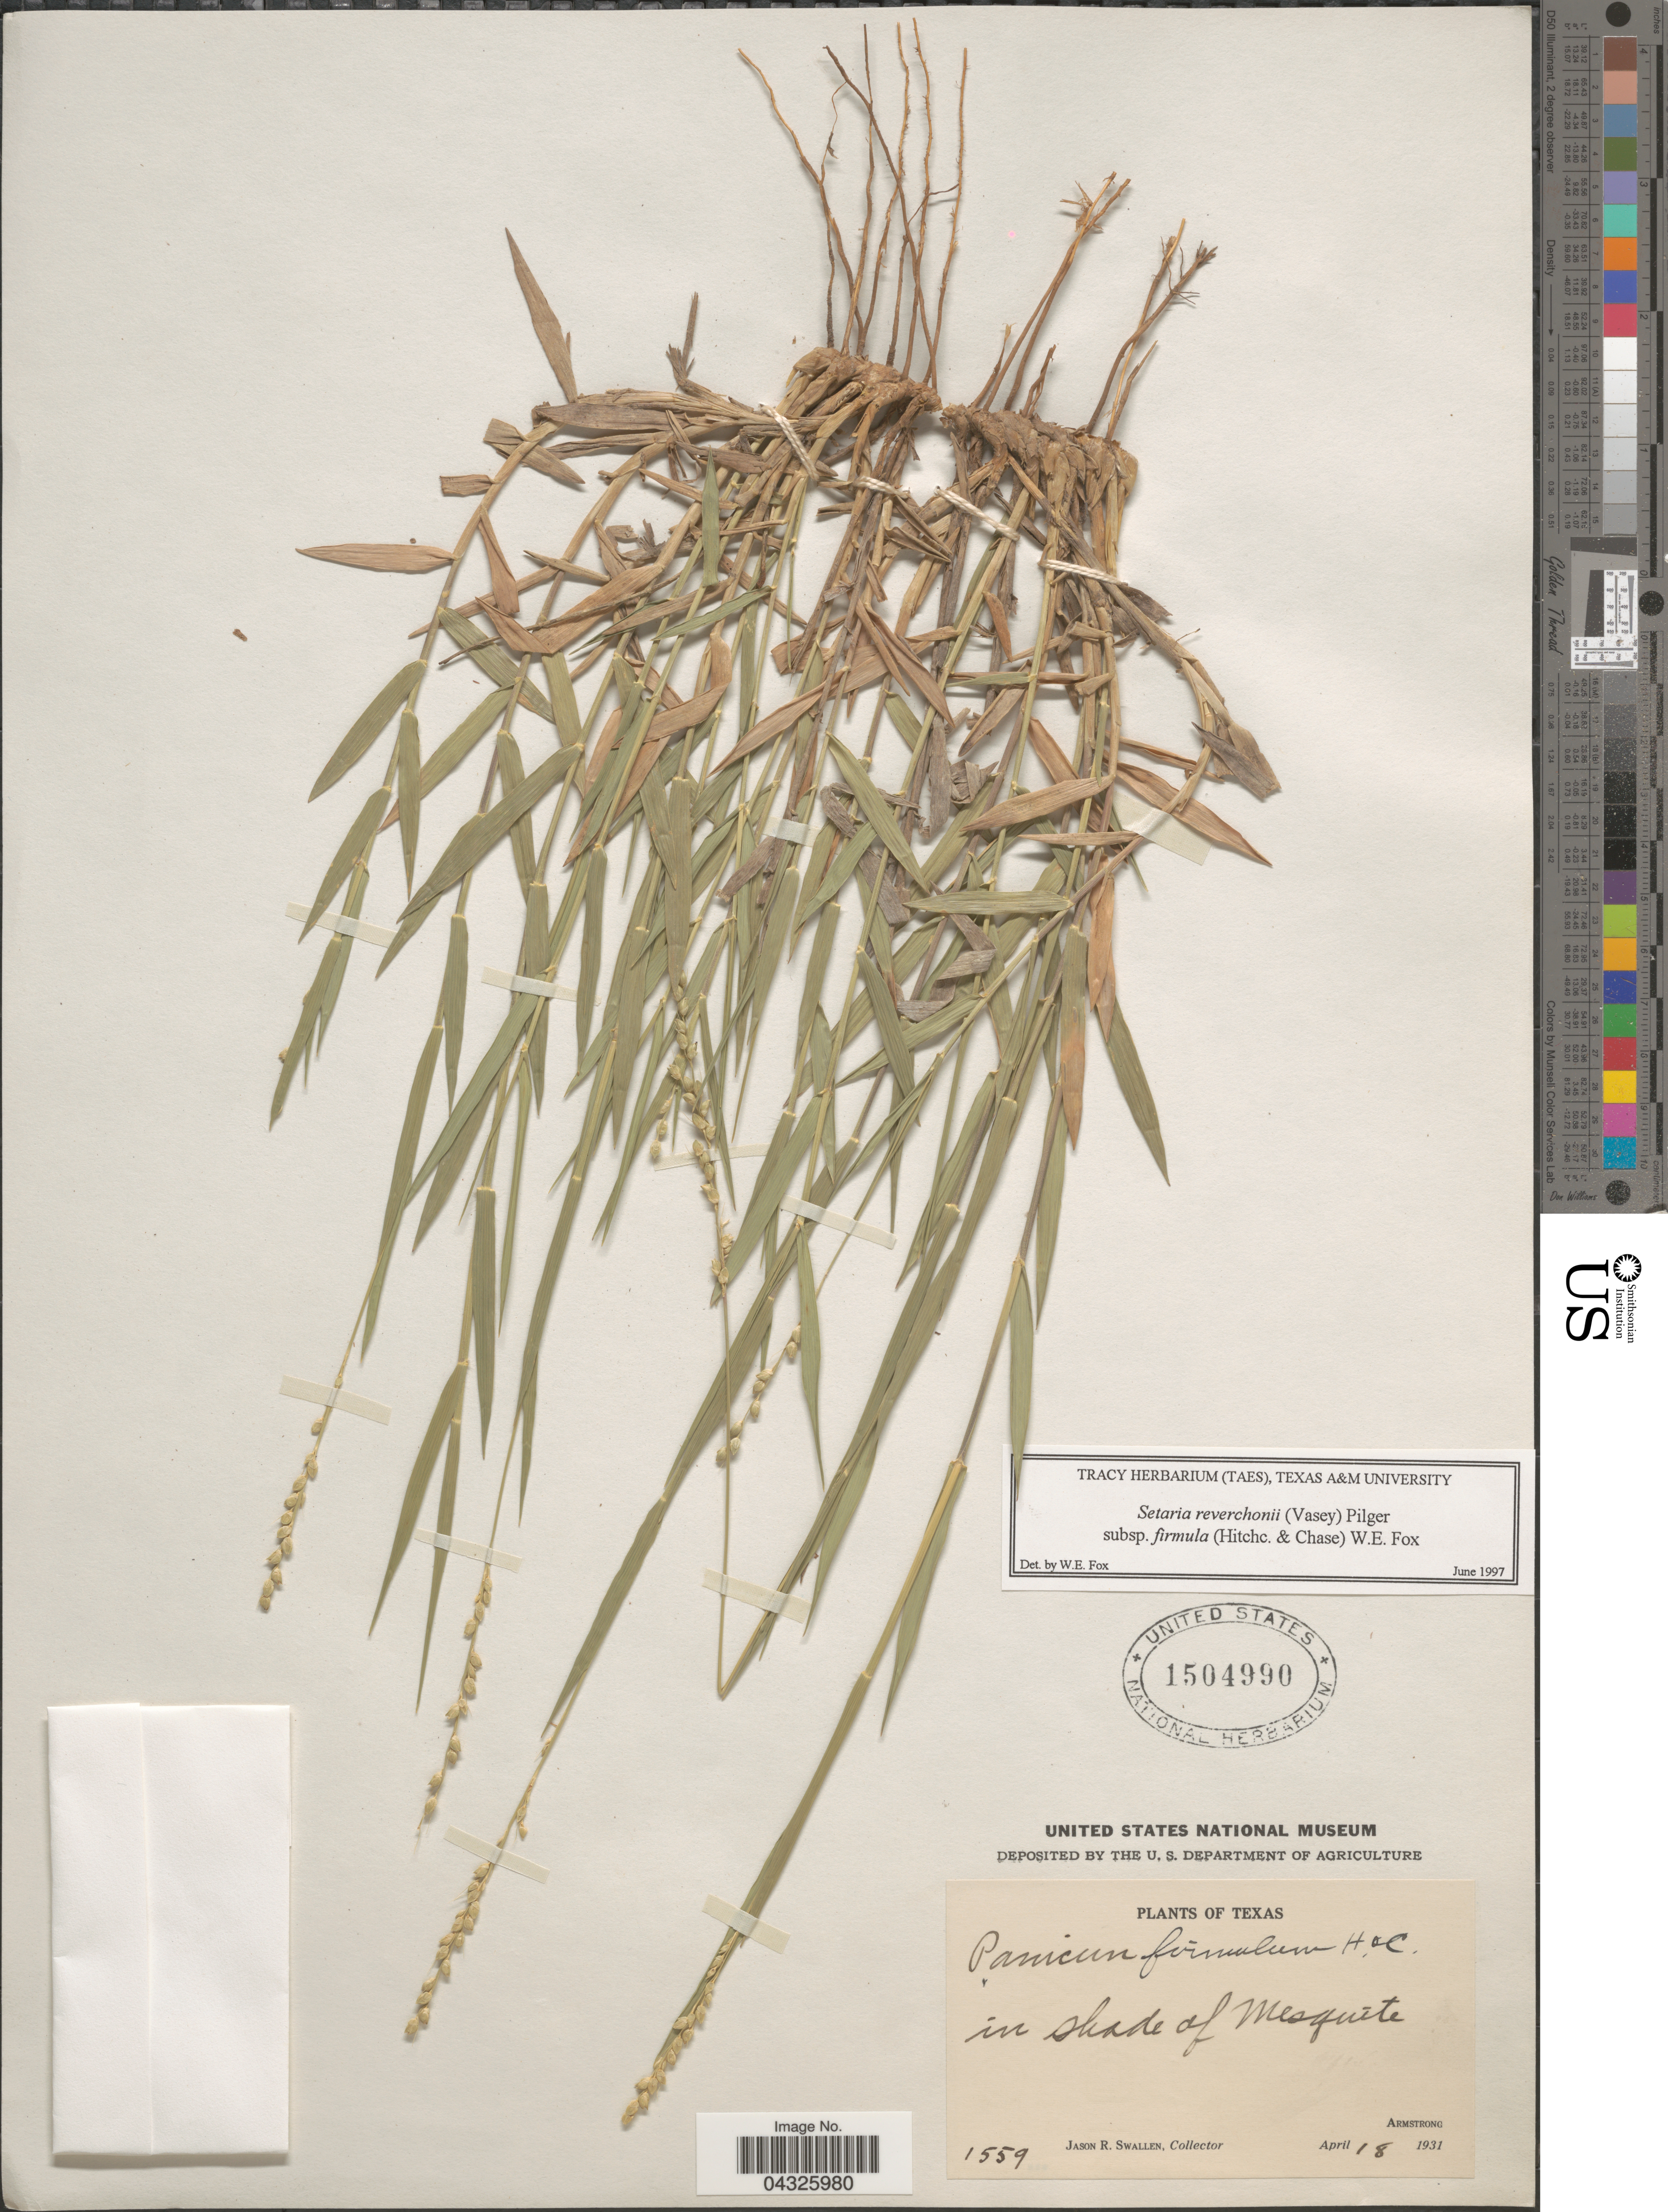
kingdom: Plantae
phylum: Tracheophyta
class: Liliopsida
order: Poales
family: Poaceae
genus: Setaria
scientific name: Setaria reverchonii subsp. firmula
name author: (Hitchc. & Chase) W.E. Fox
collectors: J. R. Swallen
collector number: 1559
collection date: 1931-04-18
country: United States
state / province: Texas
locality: In shade of Mesquite. Armstrong.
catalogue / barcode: US 1504990